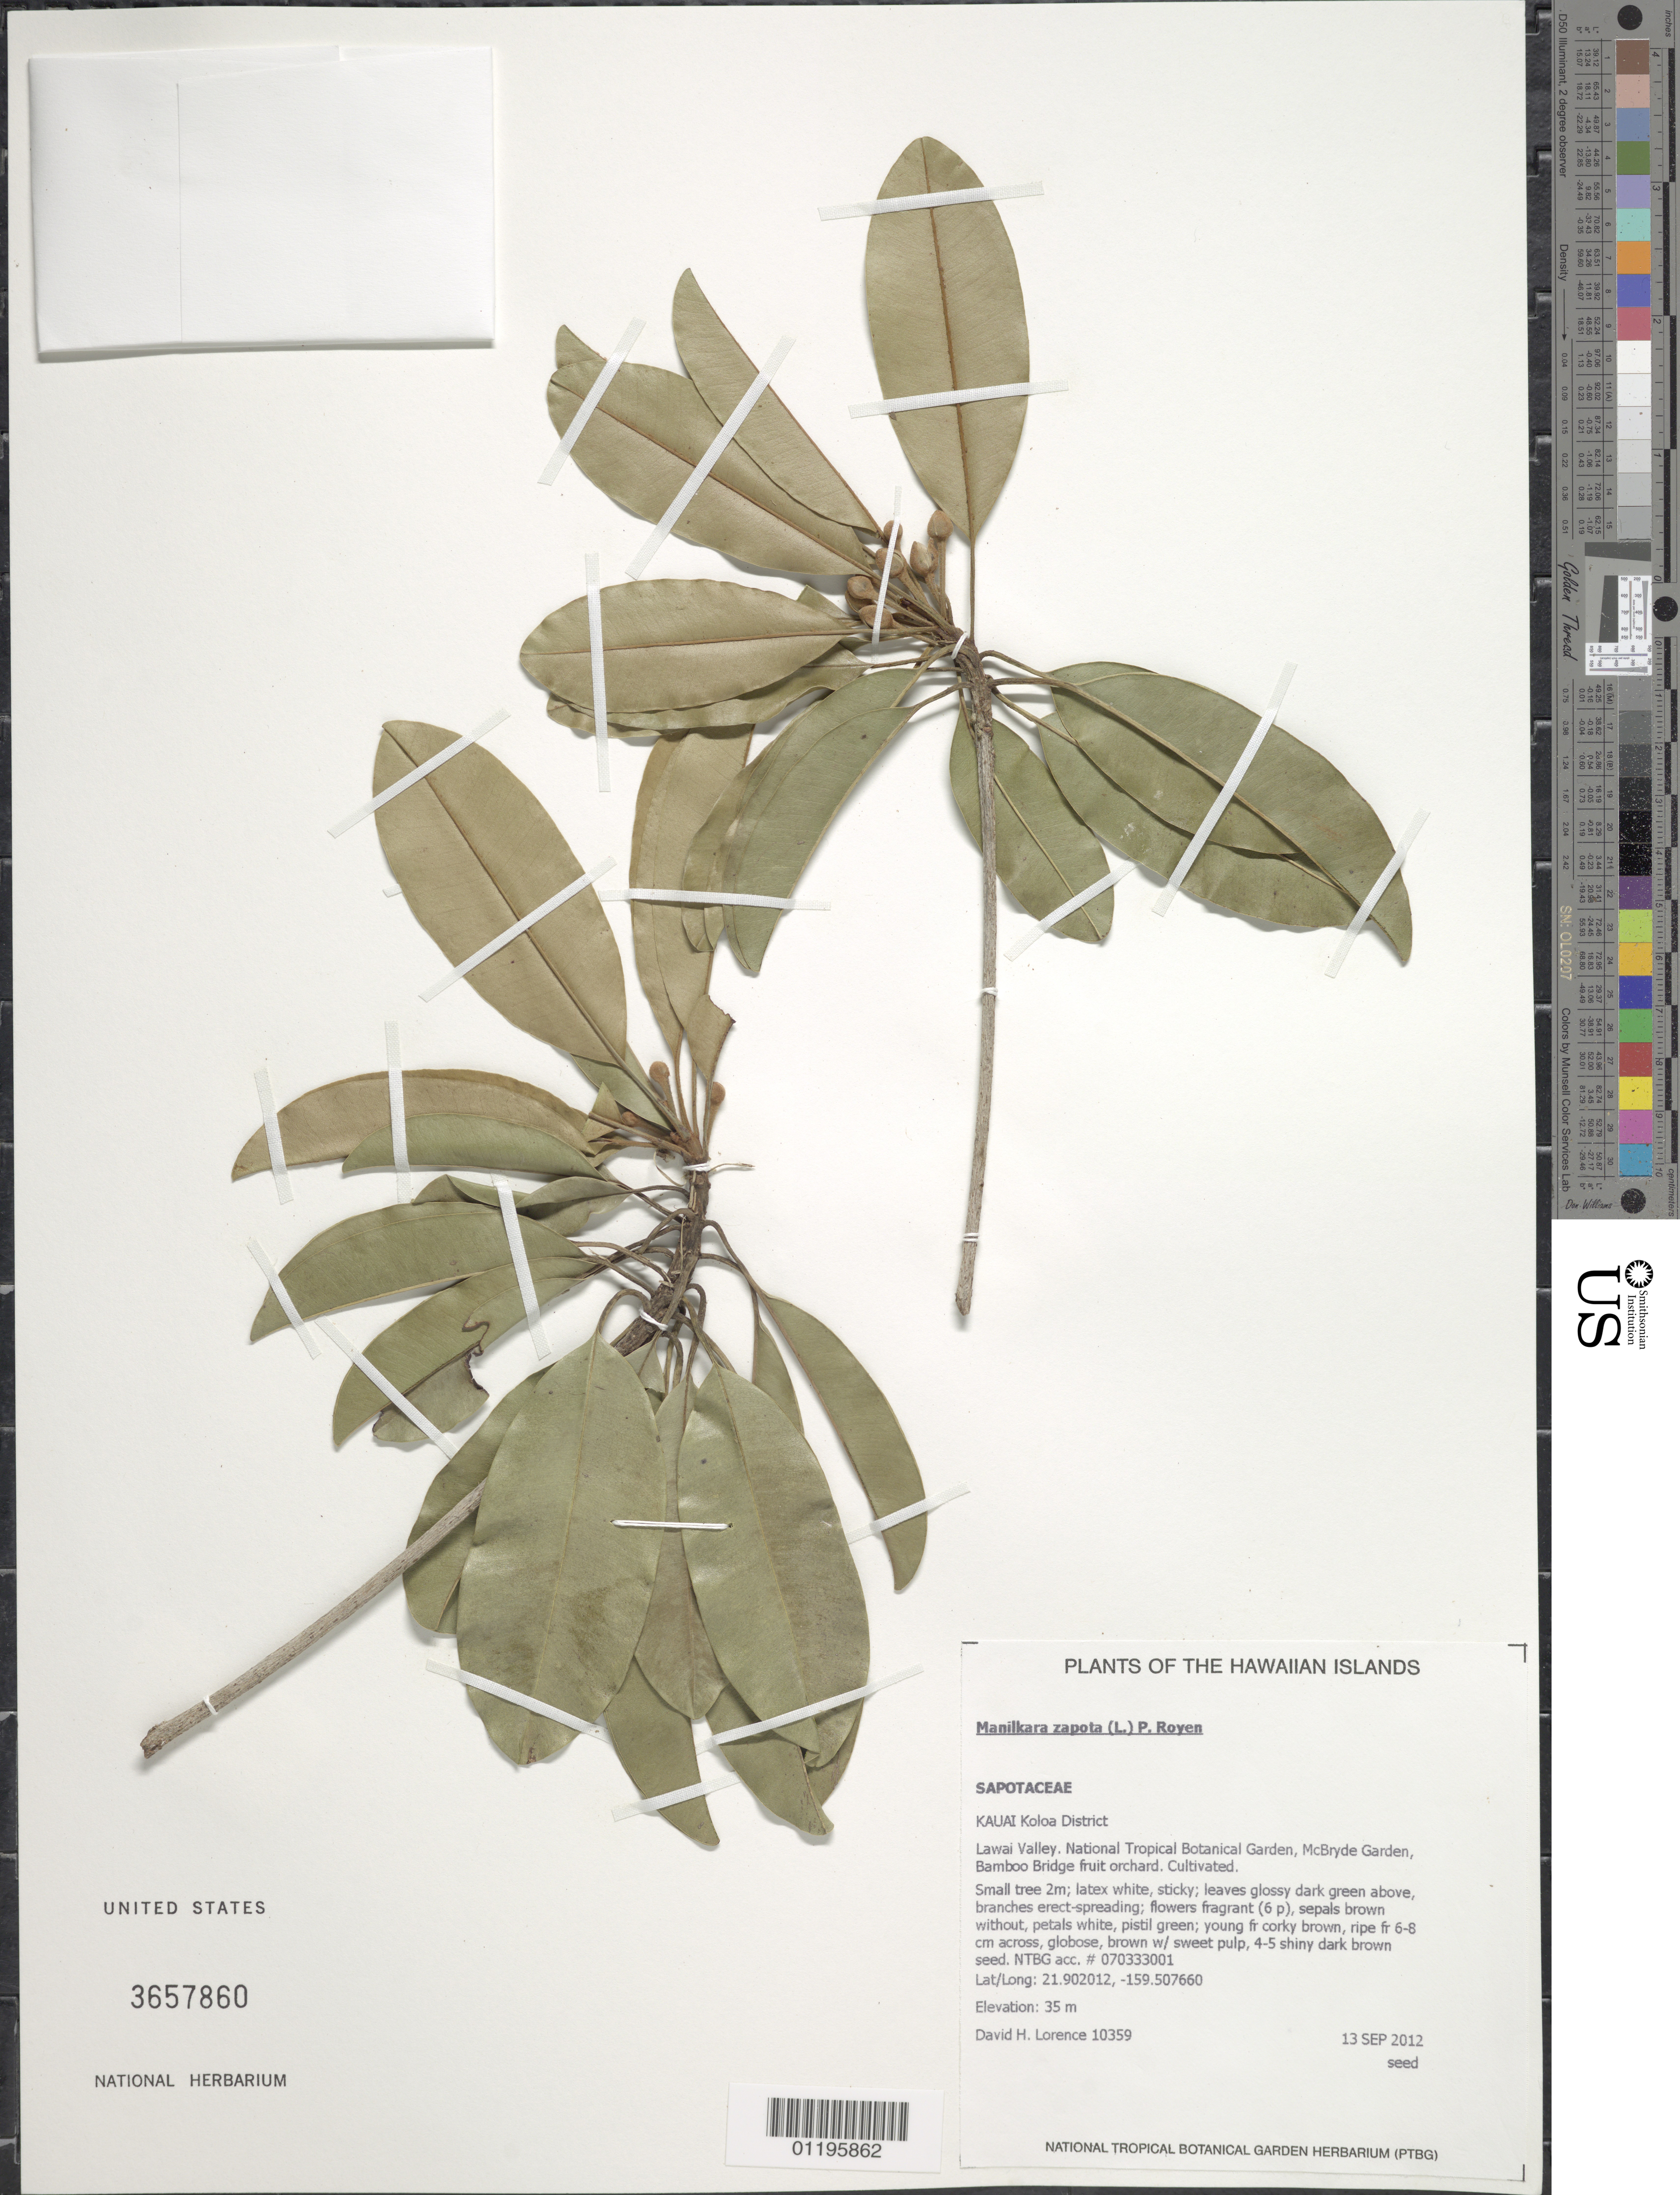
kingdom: Plantae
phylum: Tracheophyta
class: Magnoliopsida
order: Ericales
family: Sapotaceae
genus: Manilkara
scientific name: Manilkara zapota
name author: (L.) P. Royen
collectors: D. Lorence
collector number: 10359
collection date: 2012-09-13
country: United States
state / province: Hawaii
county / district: Kauai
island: Kaua'i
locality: Koloa District, Lawai Valley, National Tropical Botanical Garden, McBryde Garden, Bamboo Bridge fruit orchard.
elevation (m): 35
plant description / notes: NTBG 070333001.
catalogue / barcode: US 3657860